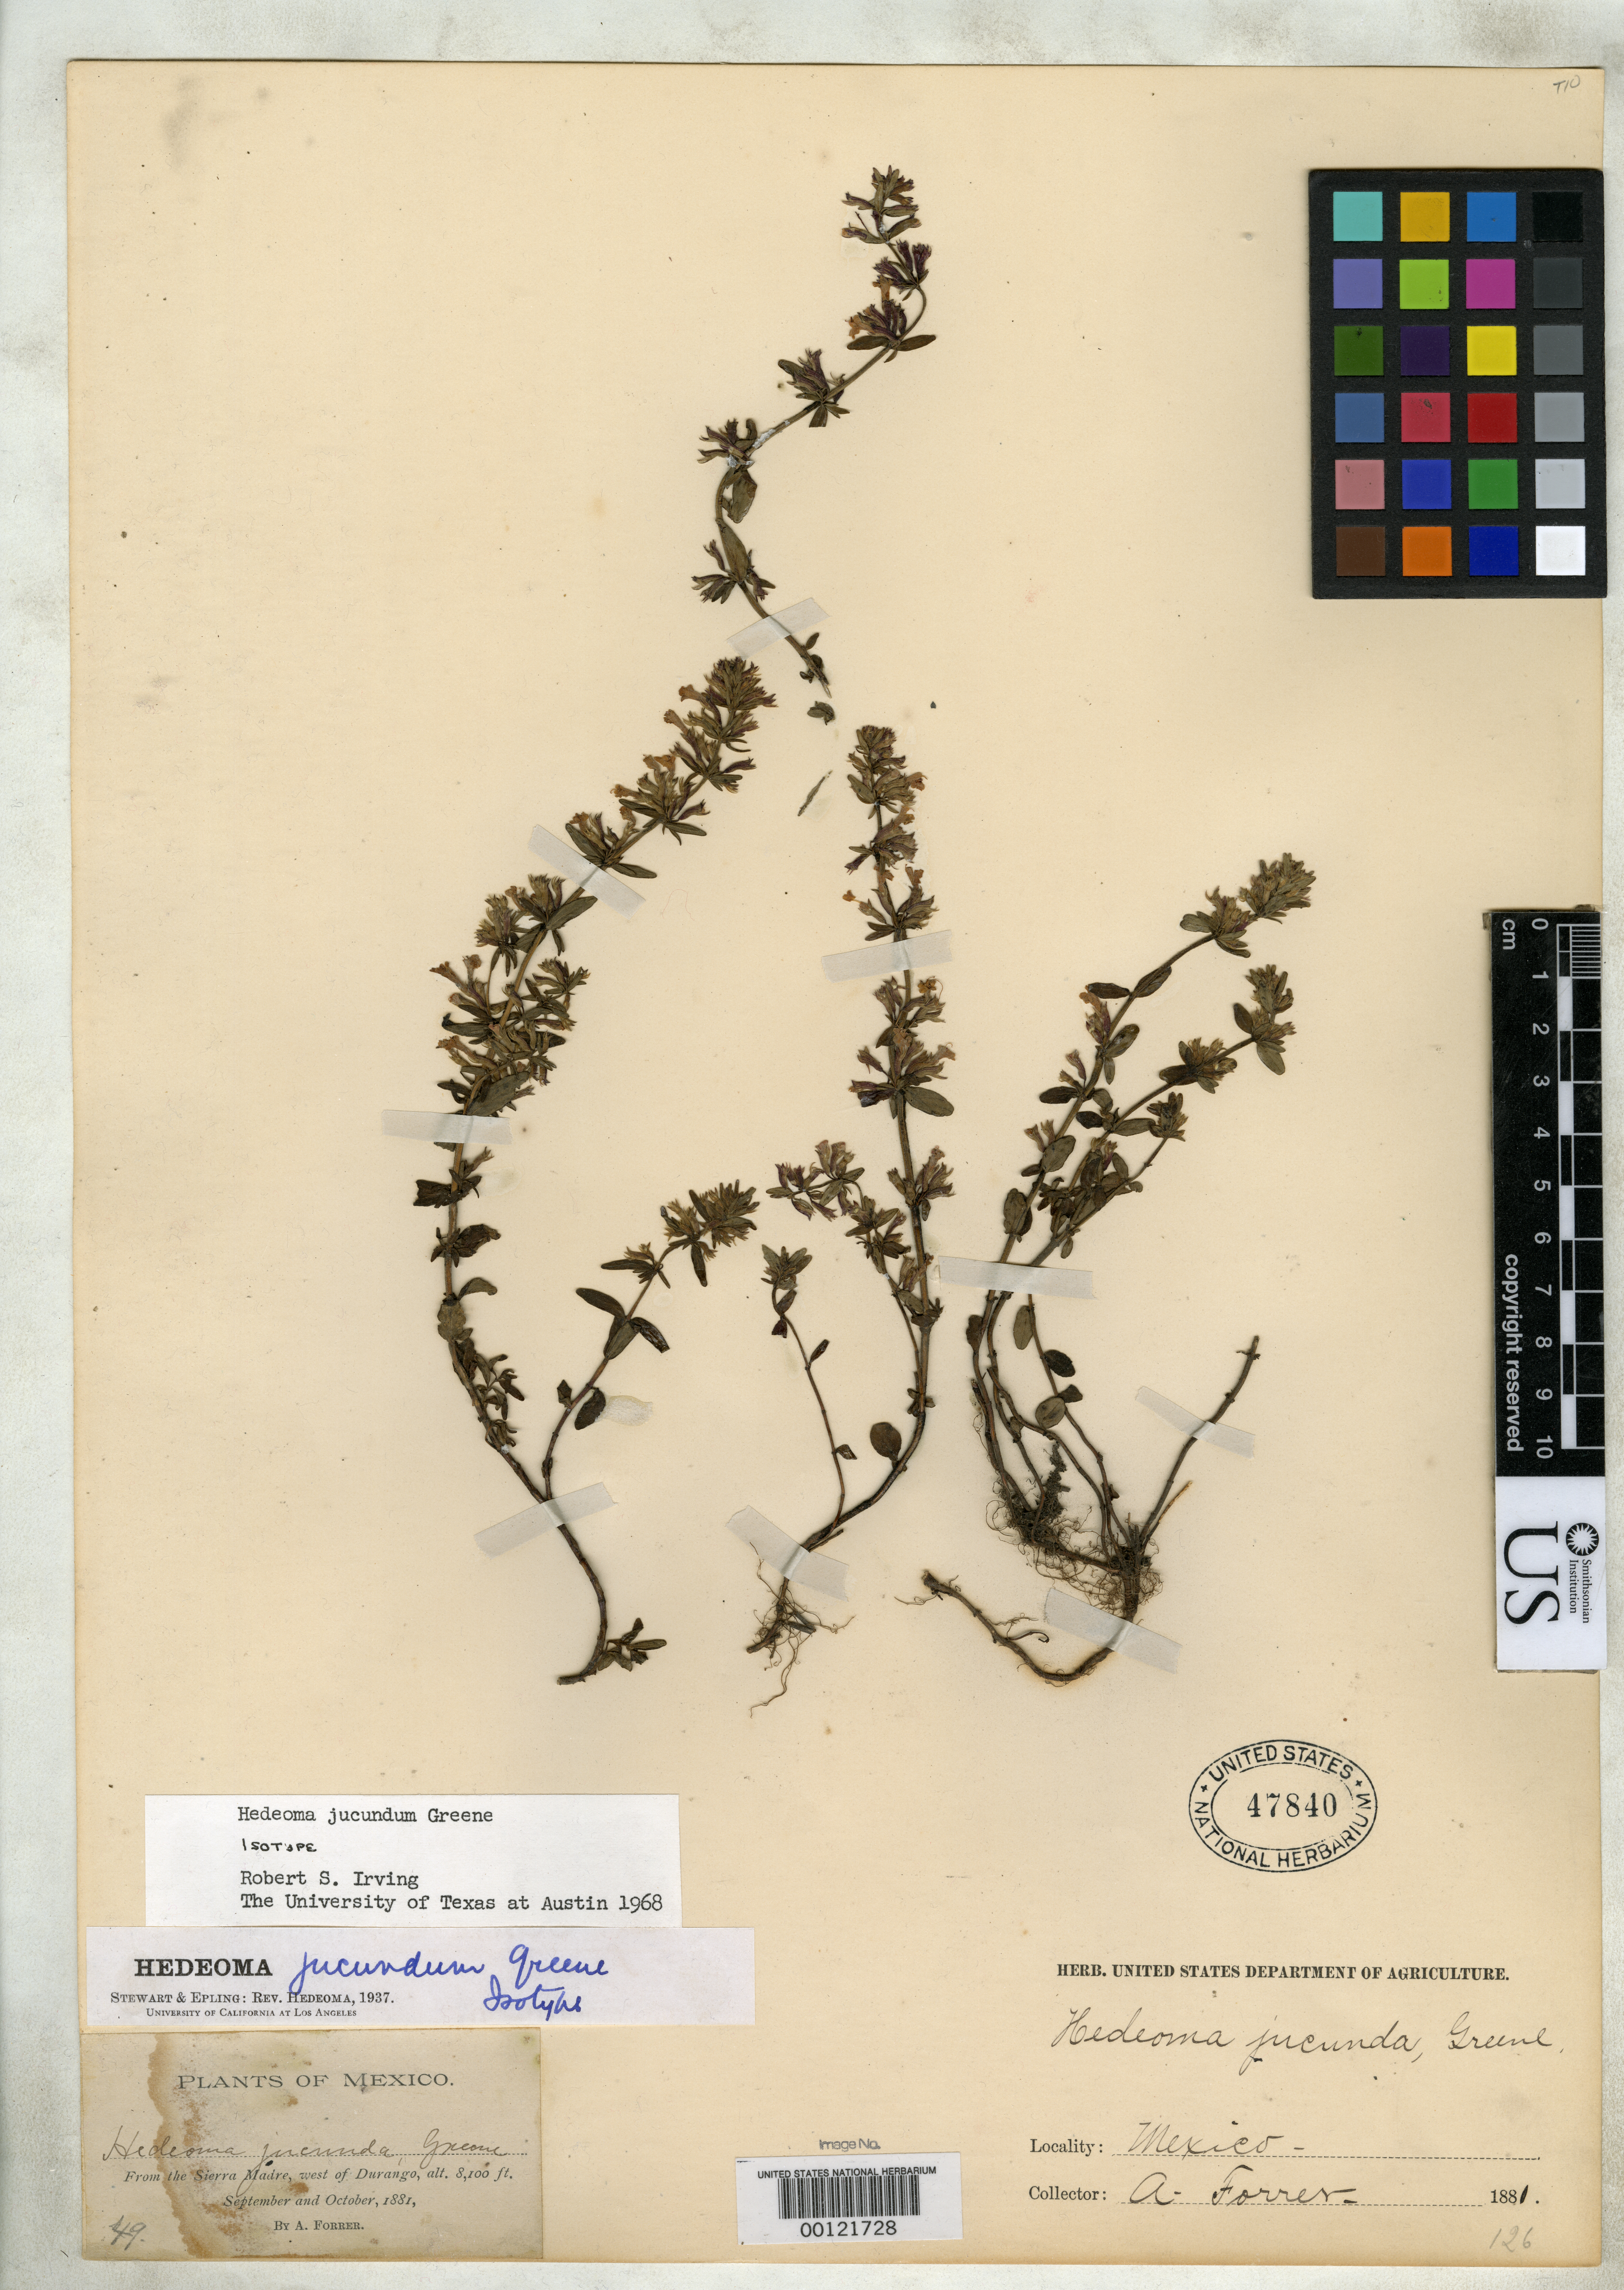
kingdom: Plantae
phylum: Tracheophyta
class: Magnoliopsida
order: Lamiales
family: Lamiaceae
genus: Hedeoma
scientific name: Hedeoma jucunda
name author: Greene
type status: Isosyntype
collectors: A. Forrer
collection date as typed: Sep 1881 to -- Oct 1881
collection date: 1881-09/1881-10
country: Mexico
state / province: Durango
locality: From Sierra Madre, W of Durango.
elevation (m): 2469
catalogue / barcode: US 47840